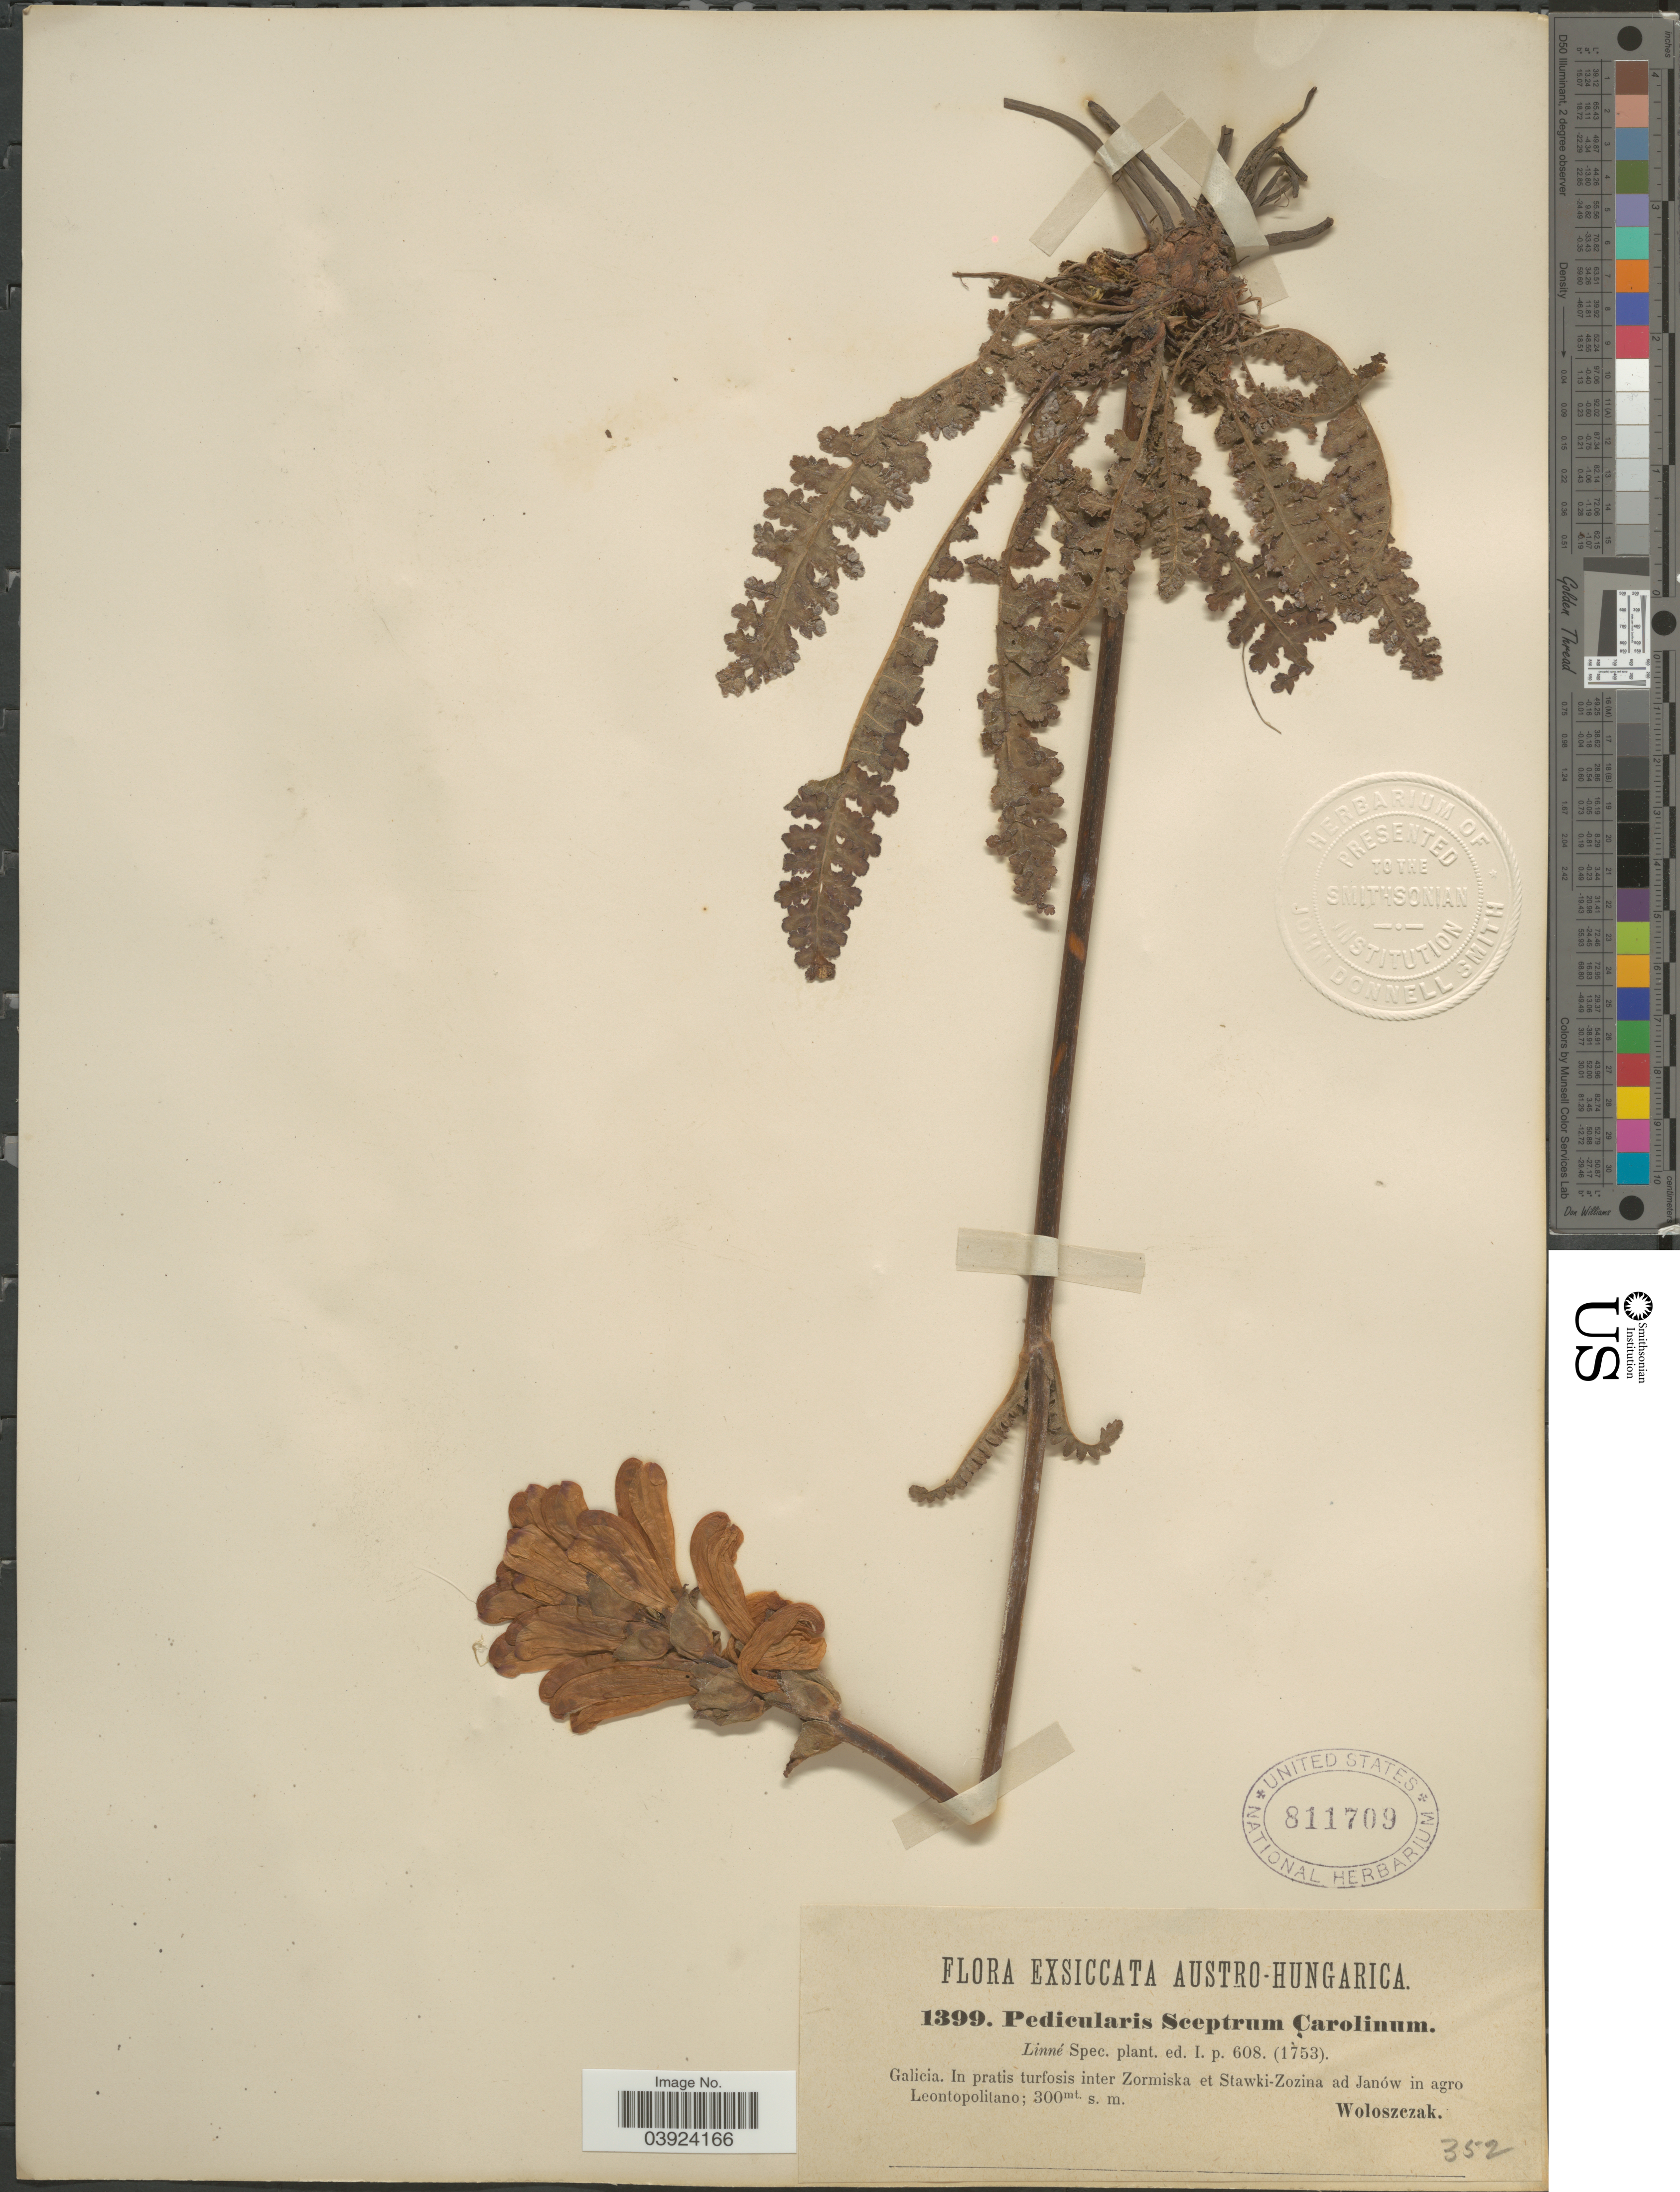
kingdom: Plantae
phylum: Tracheophyta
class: Magnoliopsida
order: Lamiales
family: Orobanchaceae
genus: Pedicularis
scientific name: Pedicularis sceptrum-carolinum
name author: L.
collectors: Woloszczak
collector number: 1399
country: Ukraine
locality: Austro-Hungaria. In pratis turfosis inter Zormiska et Stawki-Zozina ad Janów in agro Leontopolitano.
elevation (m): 300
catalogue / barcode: US 811709